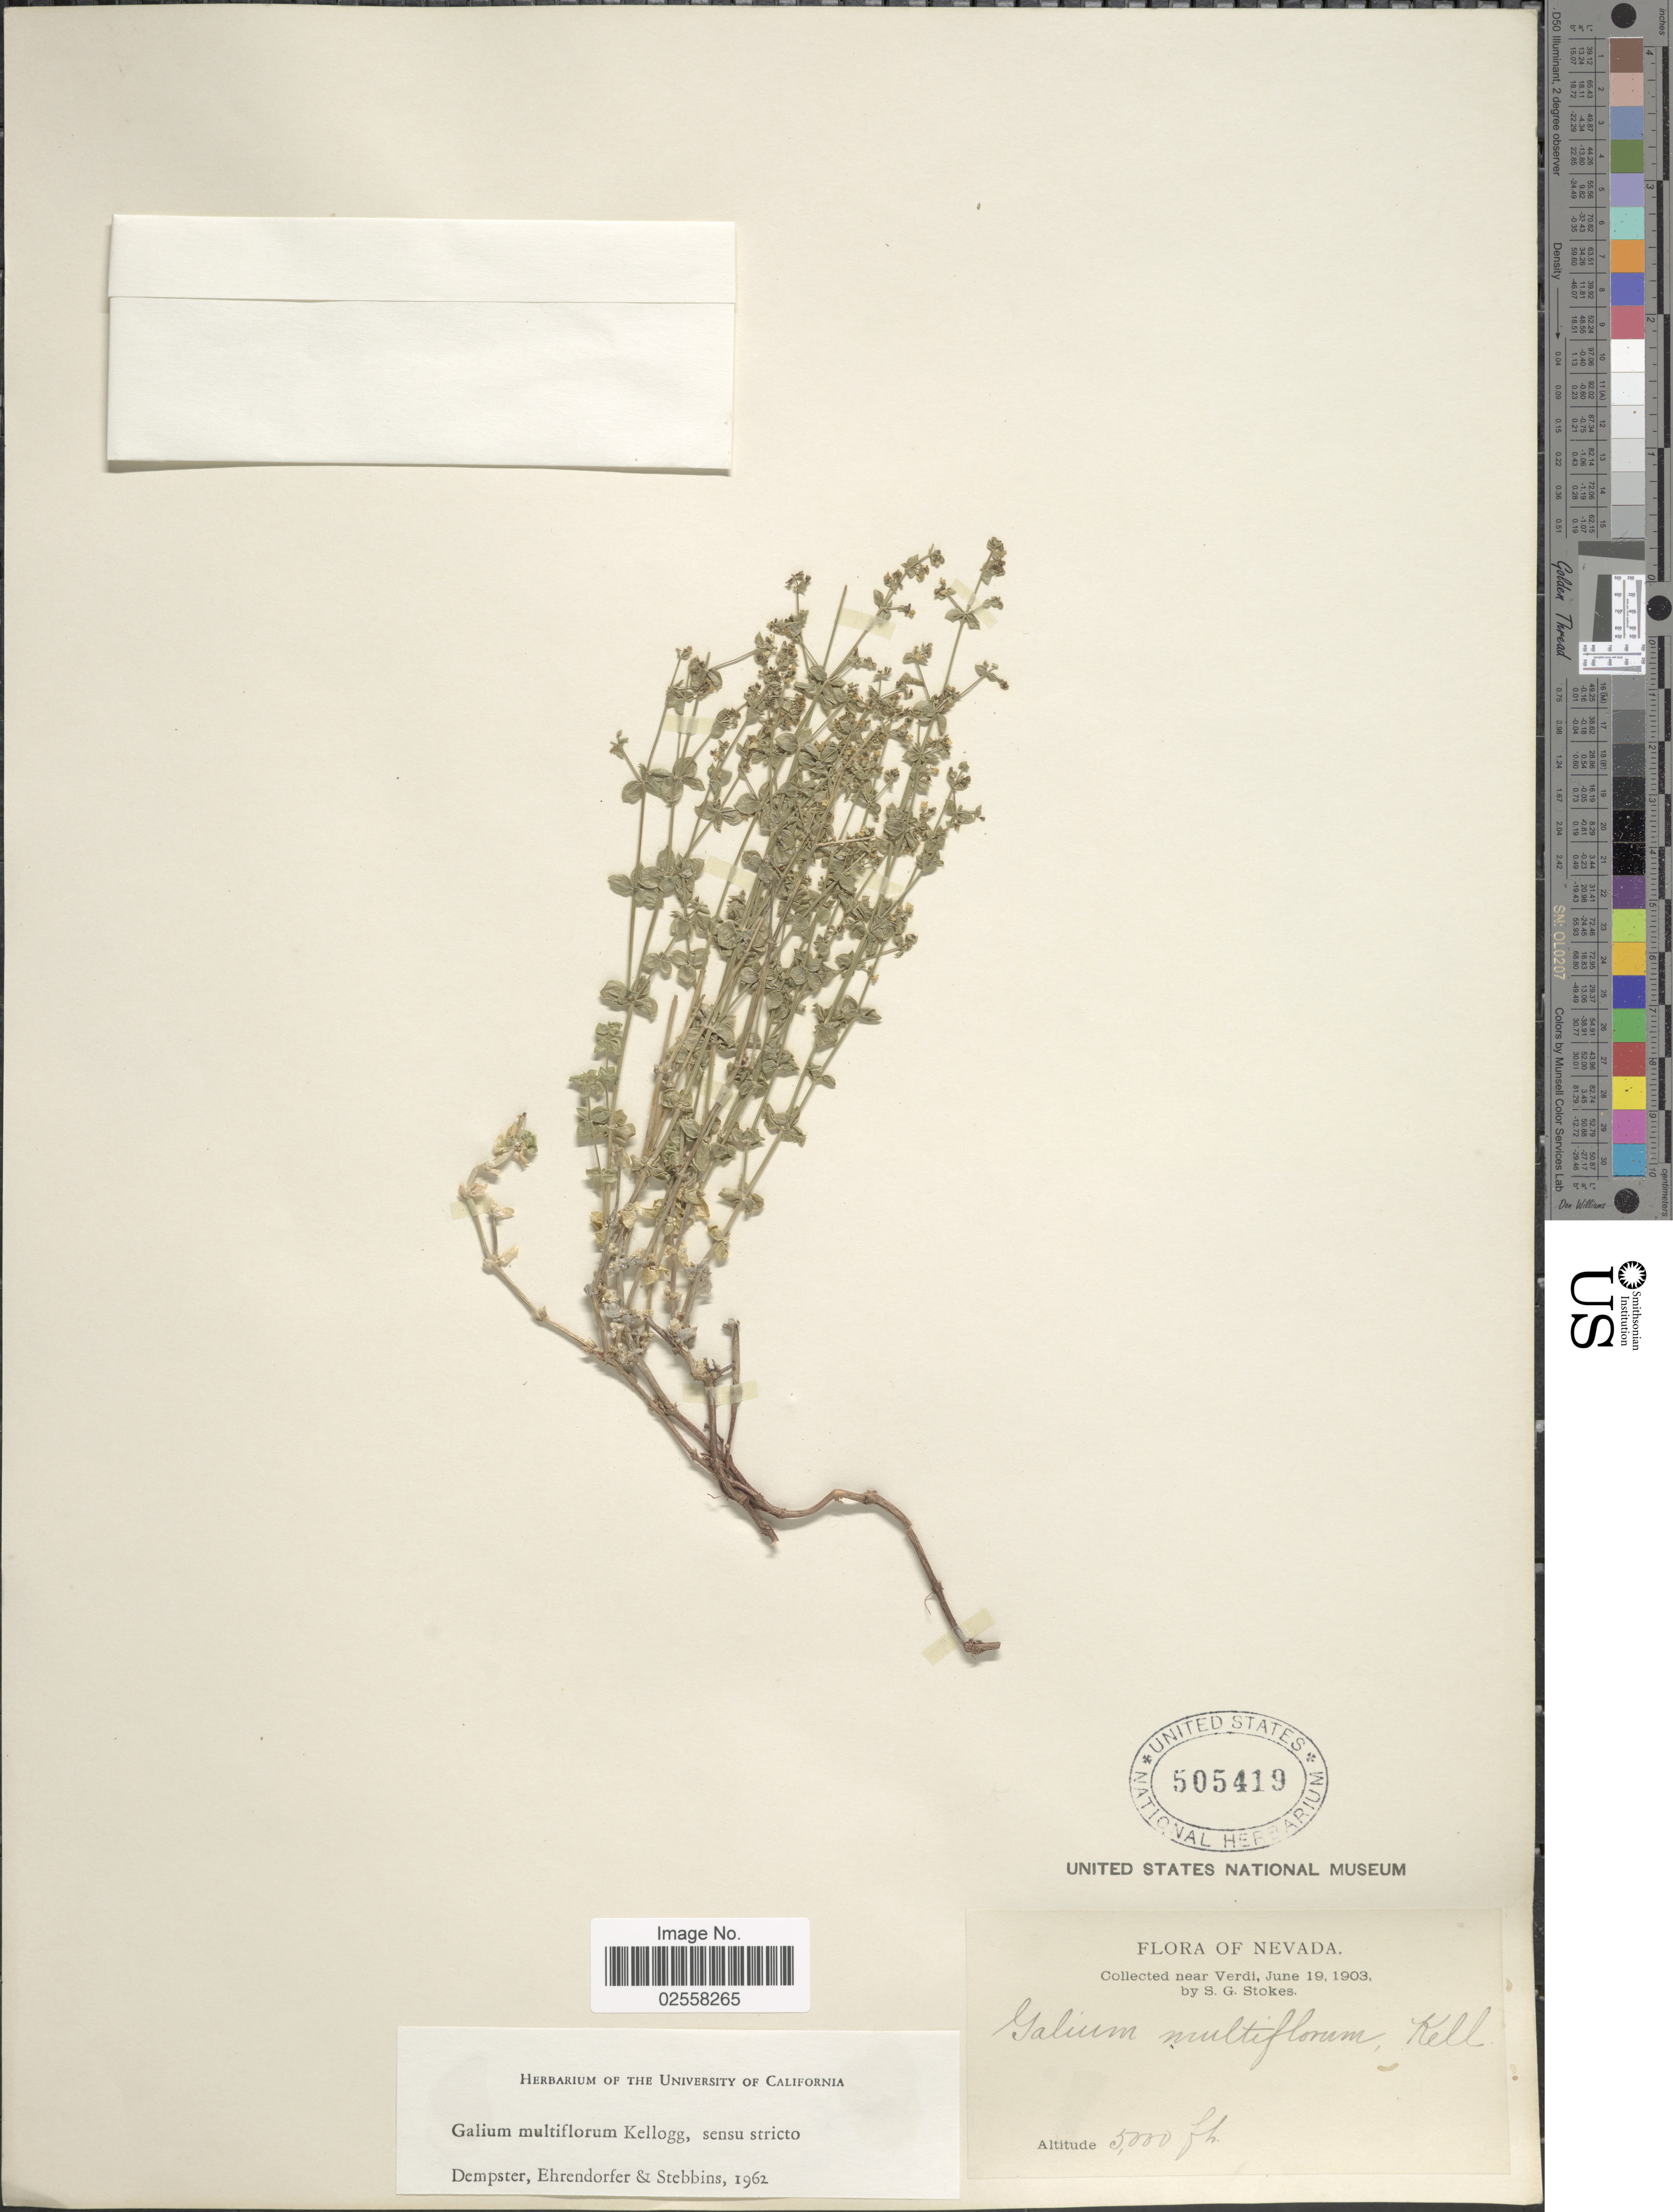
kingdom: Plantae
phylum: Tracheophyta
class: Magnoliopsida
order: Gentianales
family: Rubiaceae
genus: Galium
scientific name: Galium multiflorum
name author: Kellogg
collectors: S. G. Stokes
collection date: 1903-06-19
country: United States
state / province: Nevada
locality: Near Verdi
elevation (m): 1524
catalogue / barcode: US 505419